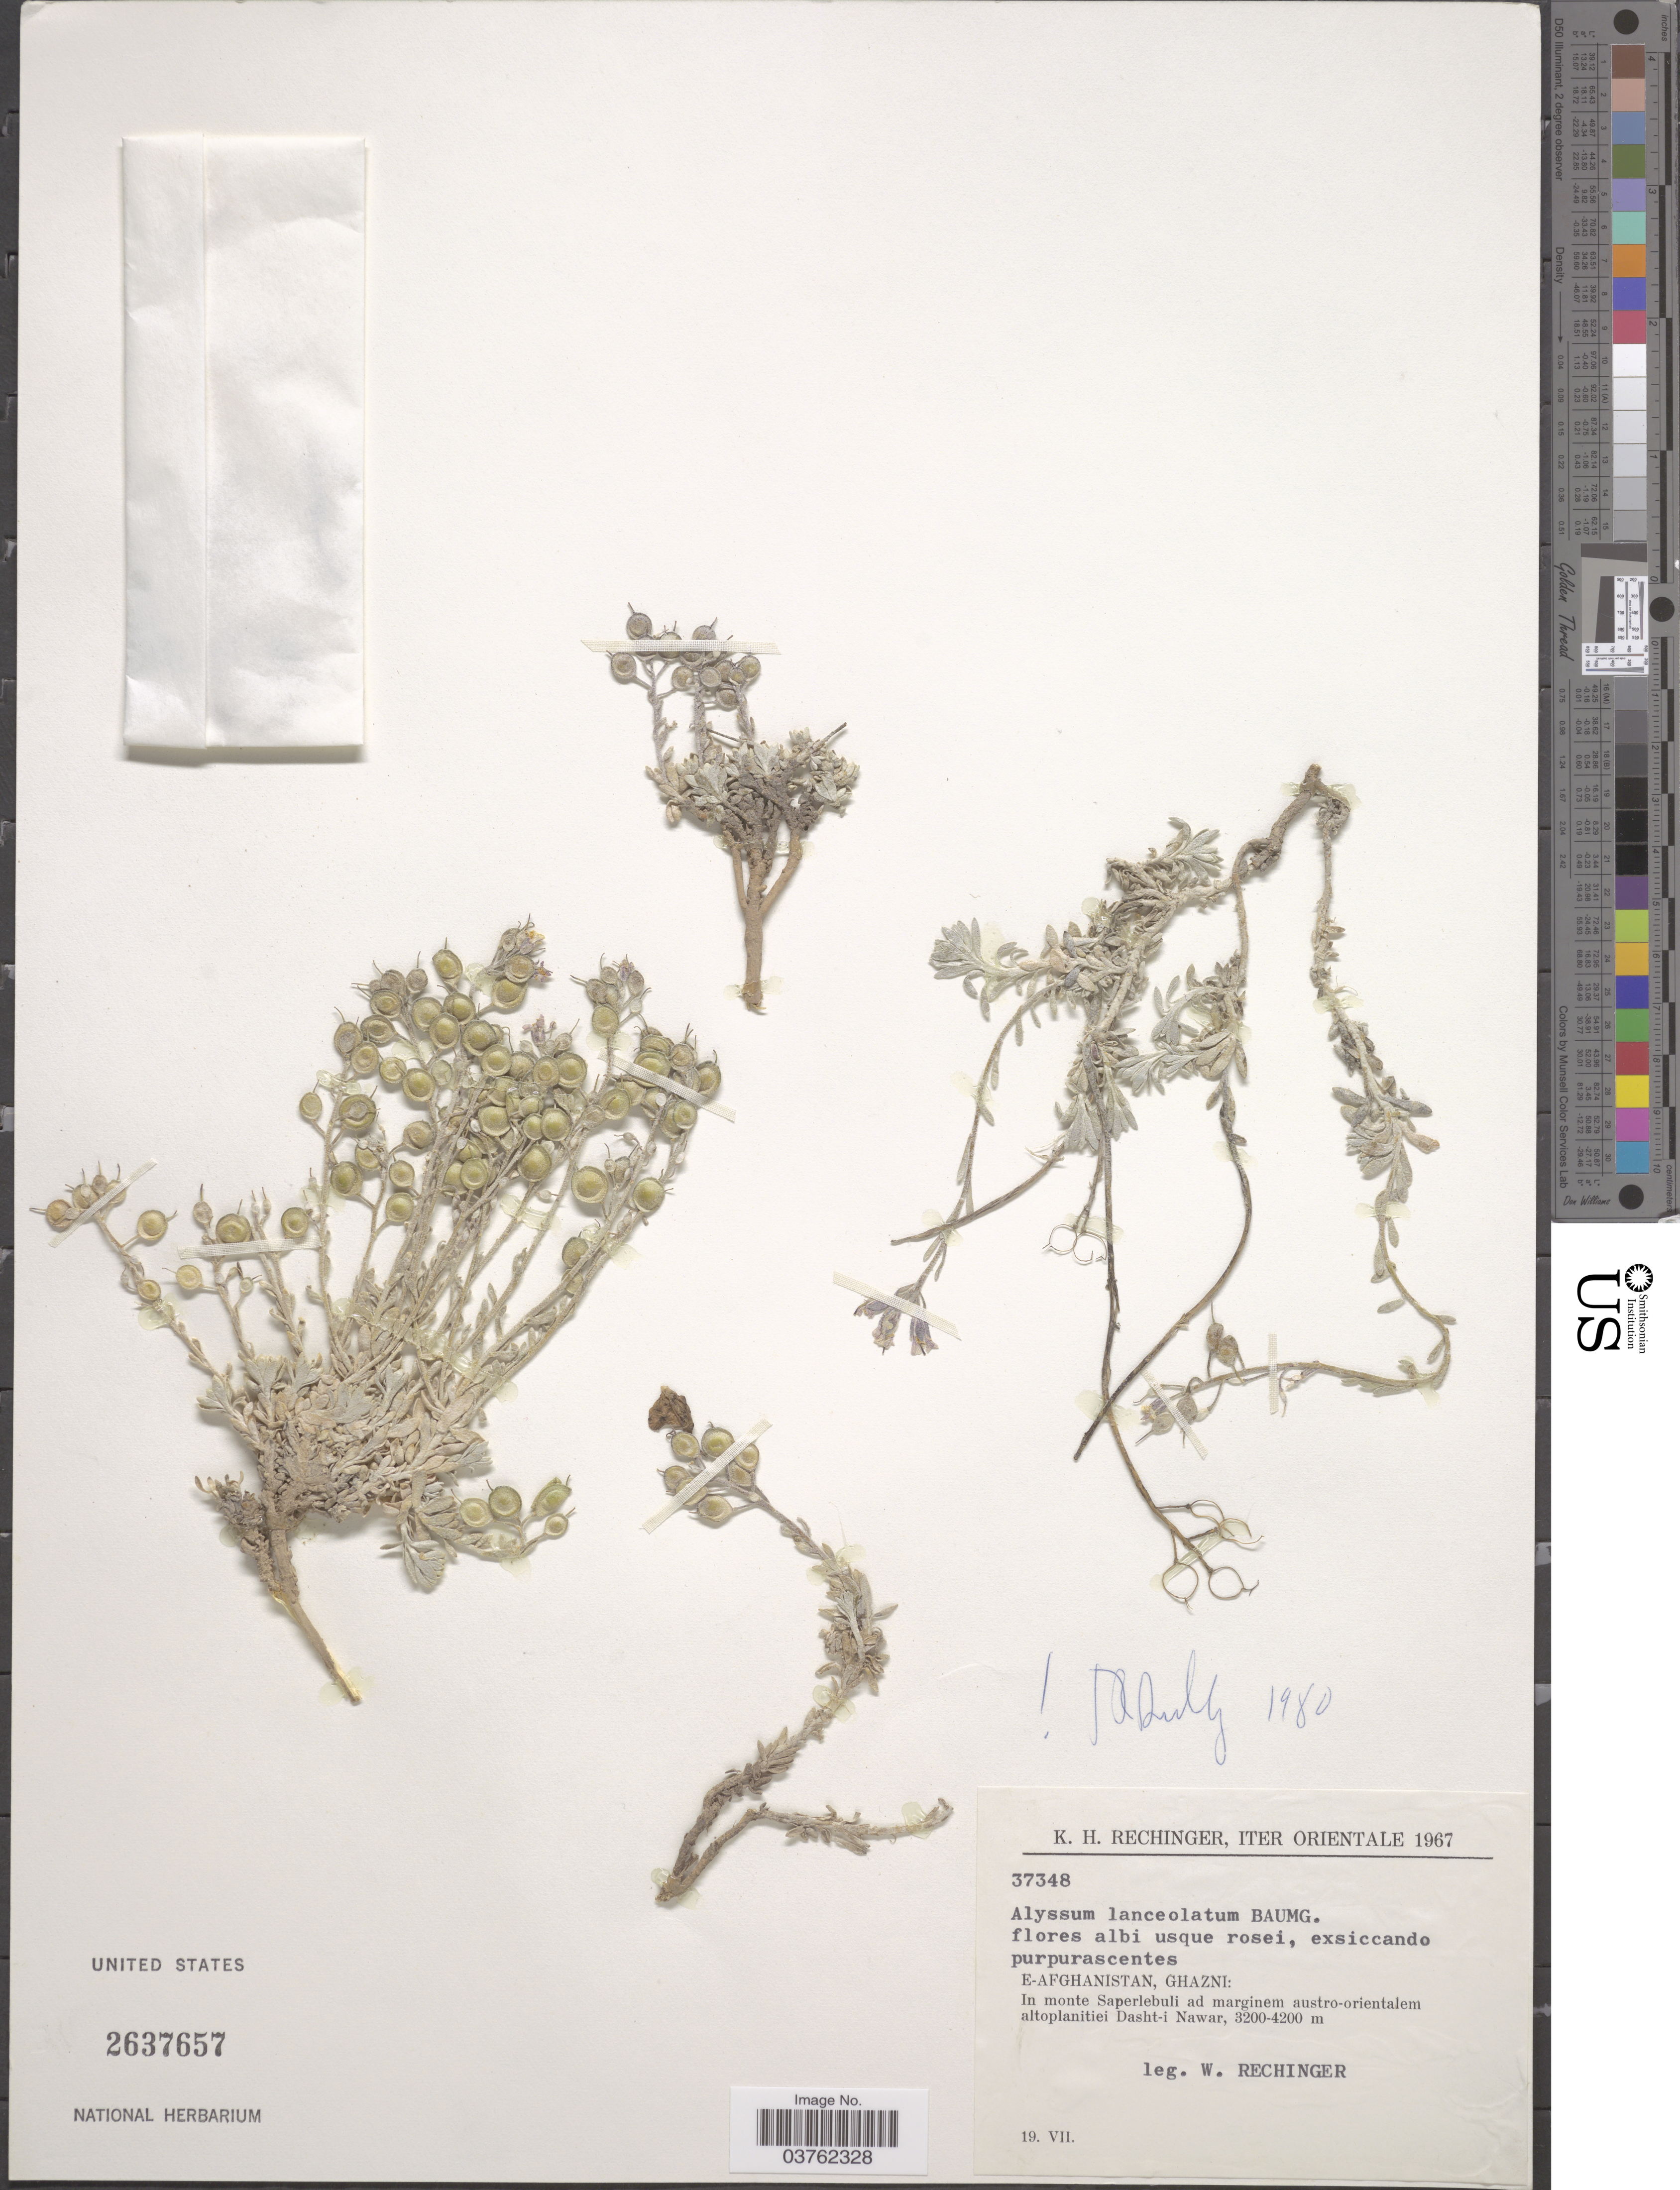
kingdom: Plantae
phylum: Tracheophyta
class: Magnoliopsida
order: Brassicales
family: Brassicaceae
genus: Alyssum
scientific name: Alyssum lanceolatum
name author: Baumg.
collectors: W. Rechinger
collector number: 37348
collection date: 1967-07-19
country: Afghanistan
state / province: Ghazni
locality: Iter Orientale. E-Afghanistan. In monte Saperlebuli ad marginem austro-orientalem altoplanitiei Dasht-i Nawar.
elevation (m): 3200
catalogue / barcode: US 2637657